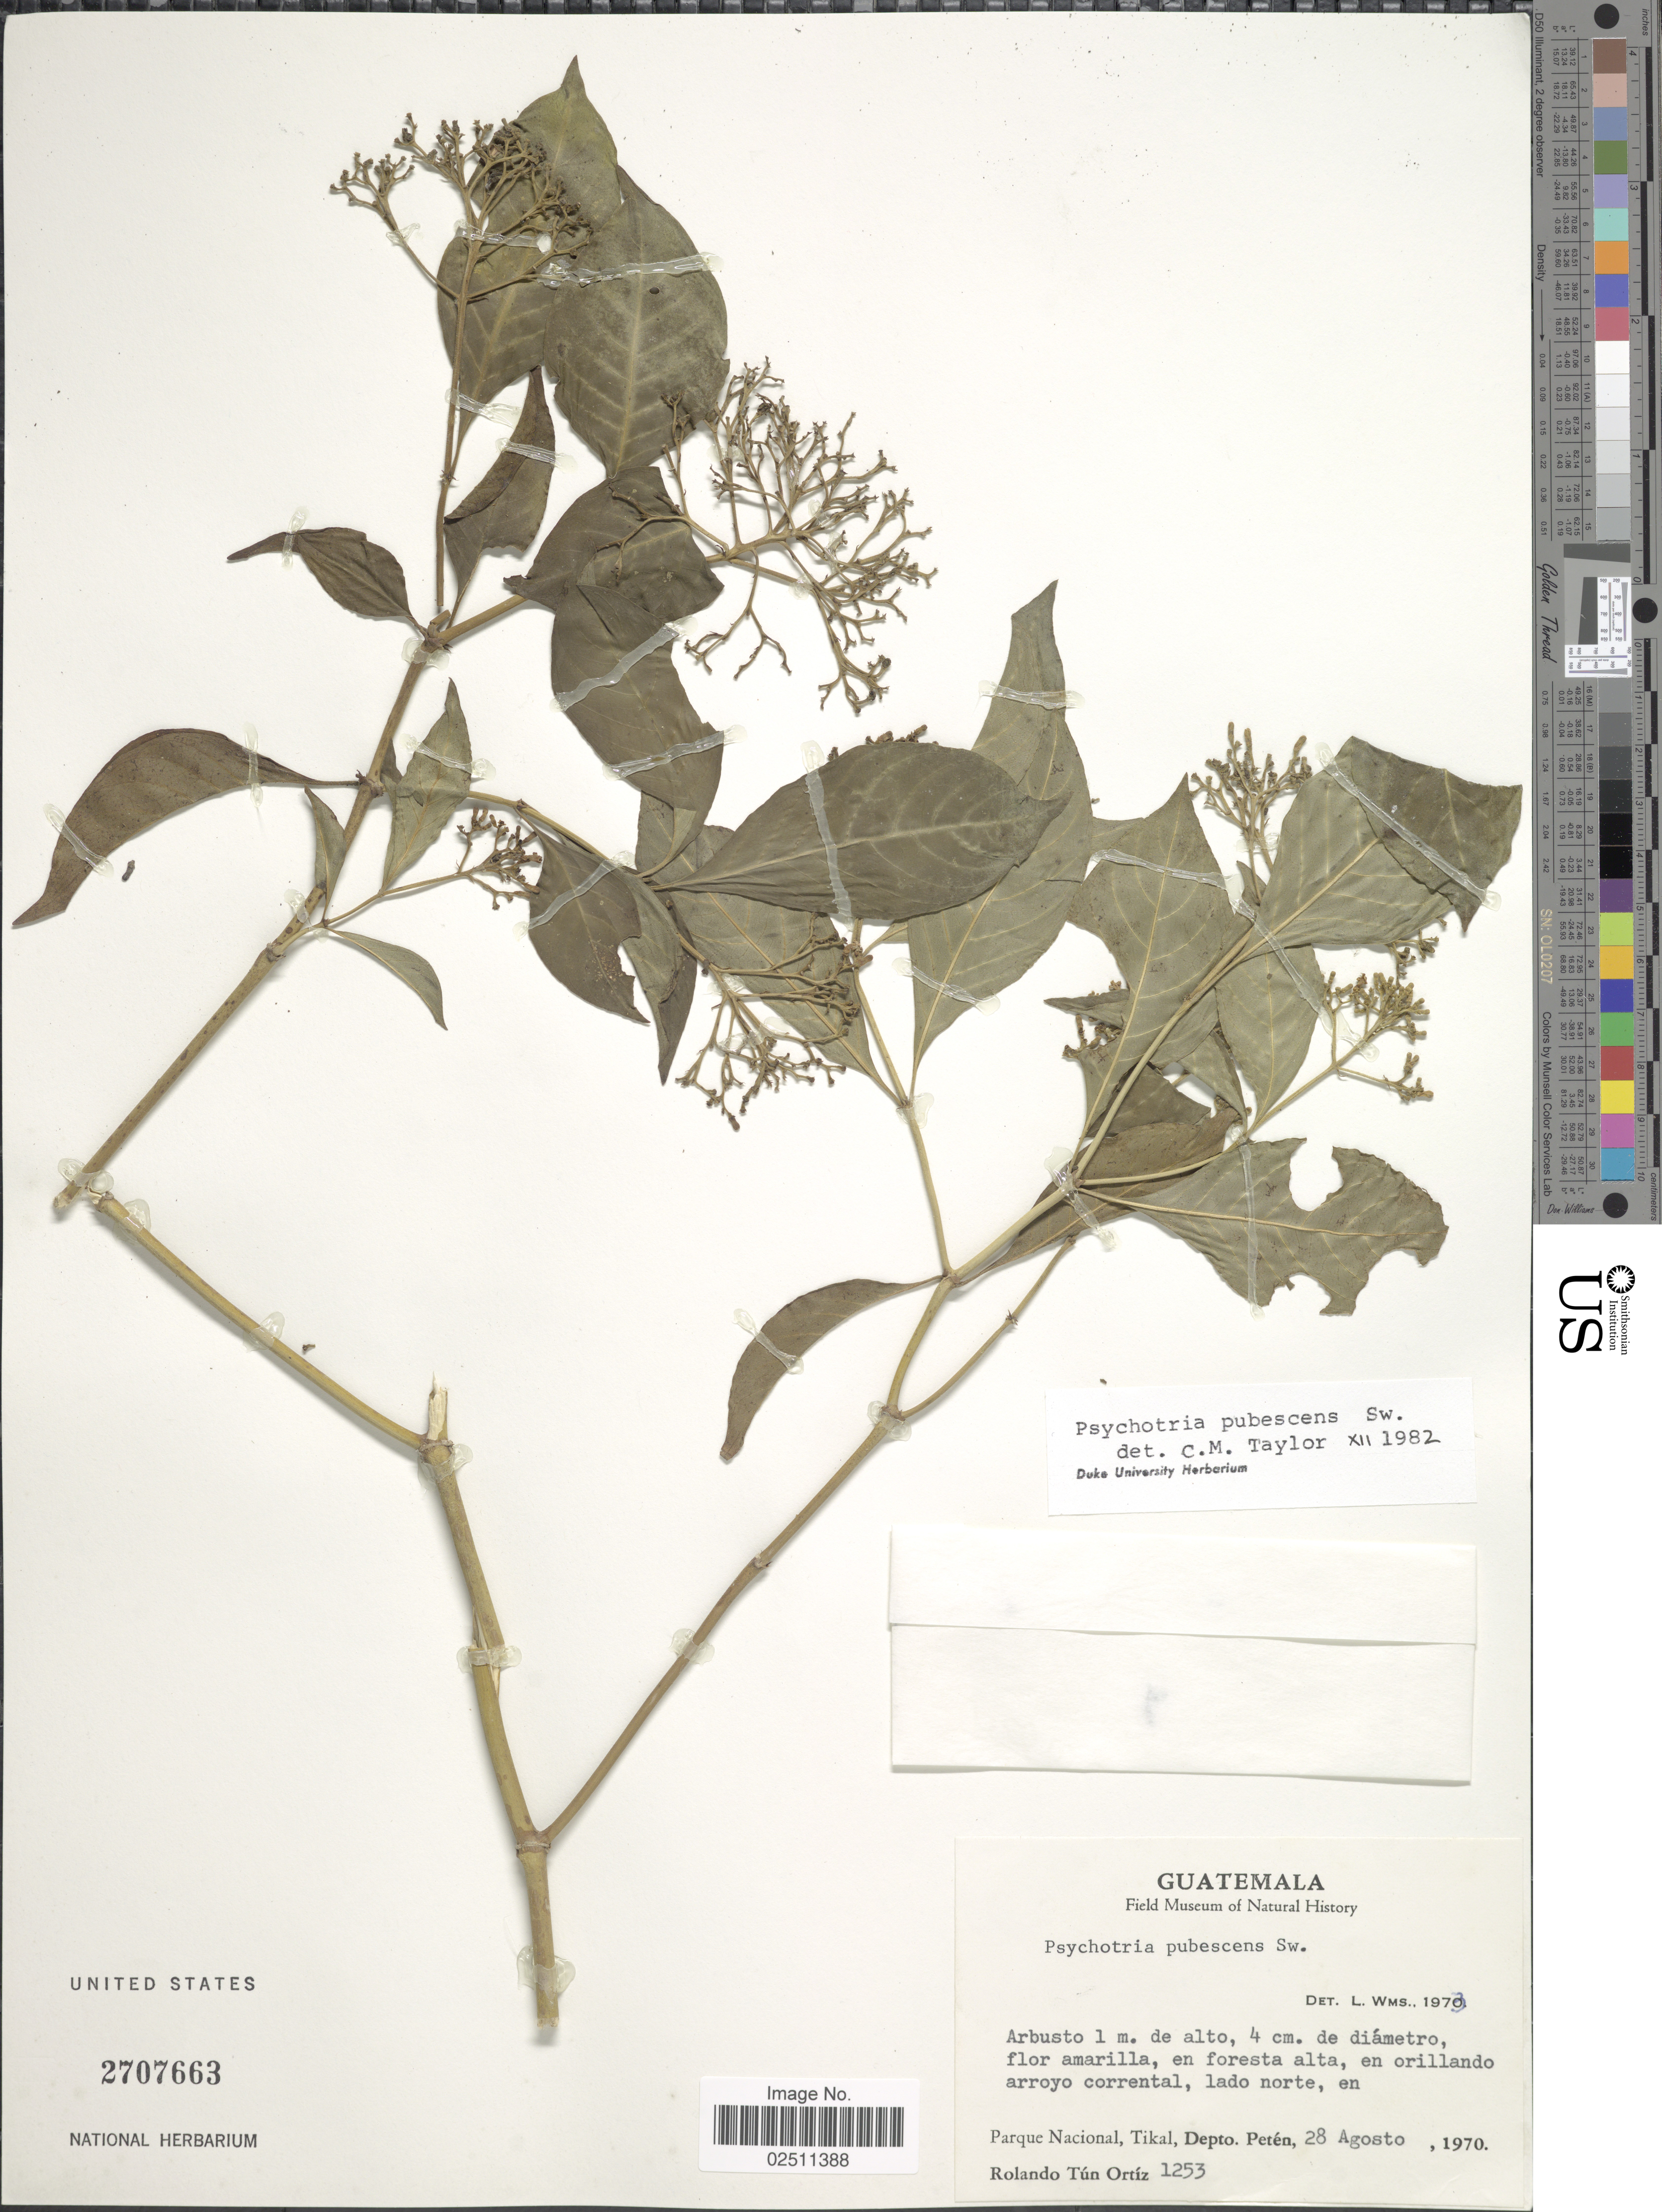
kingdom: Plantae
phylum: Tracheophyta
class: Magnoliopsida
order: Gentianales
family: Rubiaceae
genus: Psychotria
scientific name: Psychotria pubescens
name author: Sw.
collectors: R. T. Ortíz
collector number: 1253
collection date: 1970-08-28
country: Guatemala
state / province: El Petén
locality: En orillando arroyo corrental, lado norte, en Parque Nacional, Tikal, Depto. Peten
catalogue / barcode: US 2707663